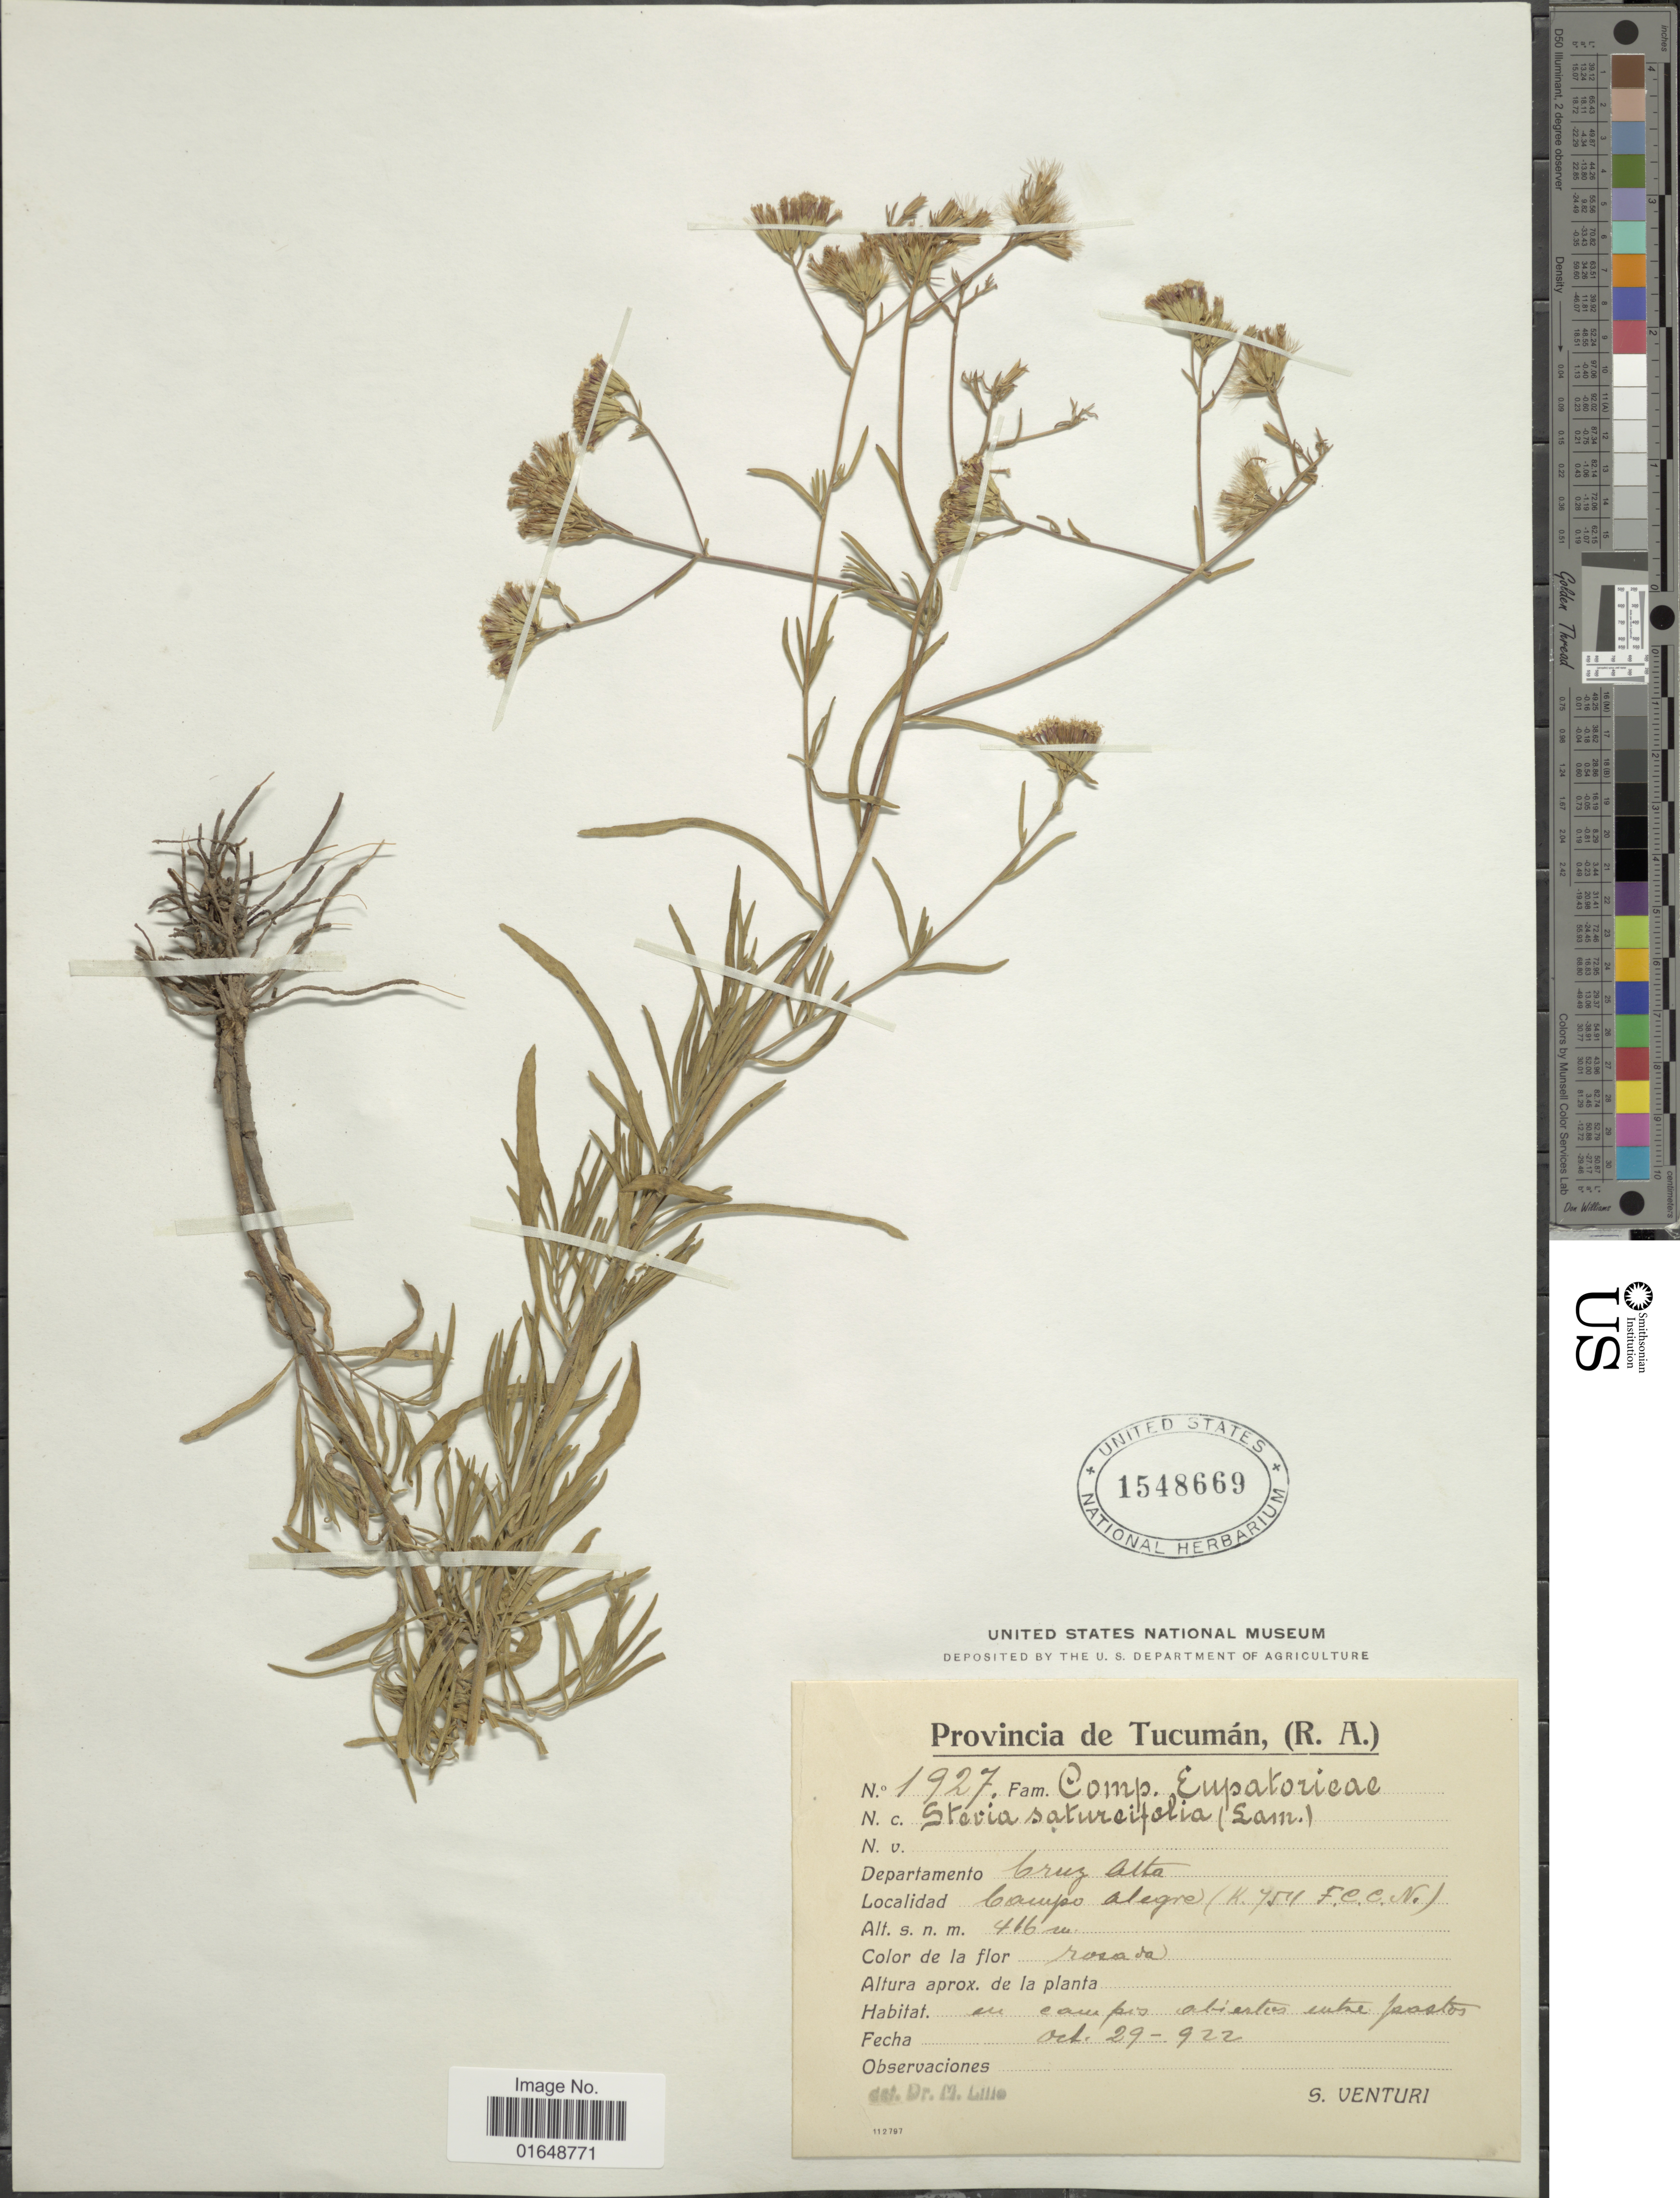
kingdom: Plantae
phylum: Tracheophyta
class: Magnoliopsida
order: Asterales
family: Asteraceae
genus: Stevia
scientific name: Stevia satureifolia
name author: (Lam.) Cav.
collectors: S. Venturi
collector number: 1927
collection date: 1922-10-29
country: Argentina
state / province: Tucuman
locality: Provincia de Tucumán, (R.A.). Departamento Cruz Alta. Campo Alegre (K.754 F.C.C.N.)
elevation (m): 416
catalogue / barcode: US 1548669